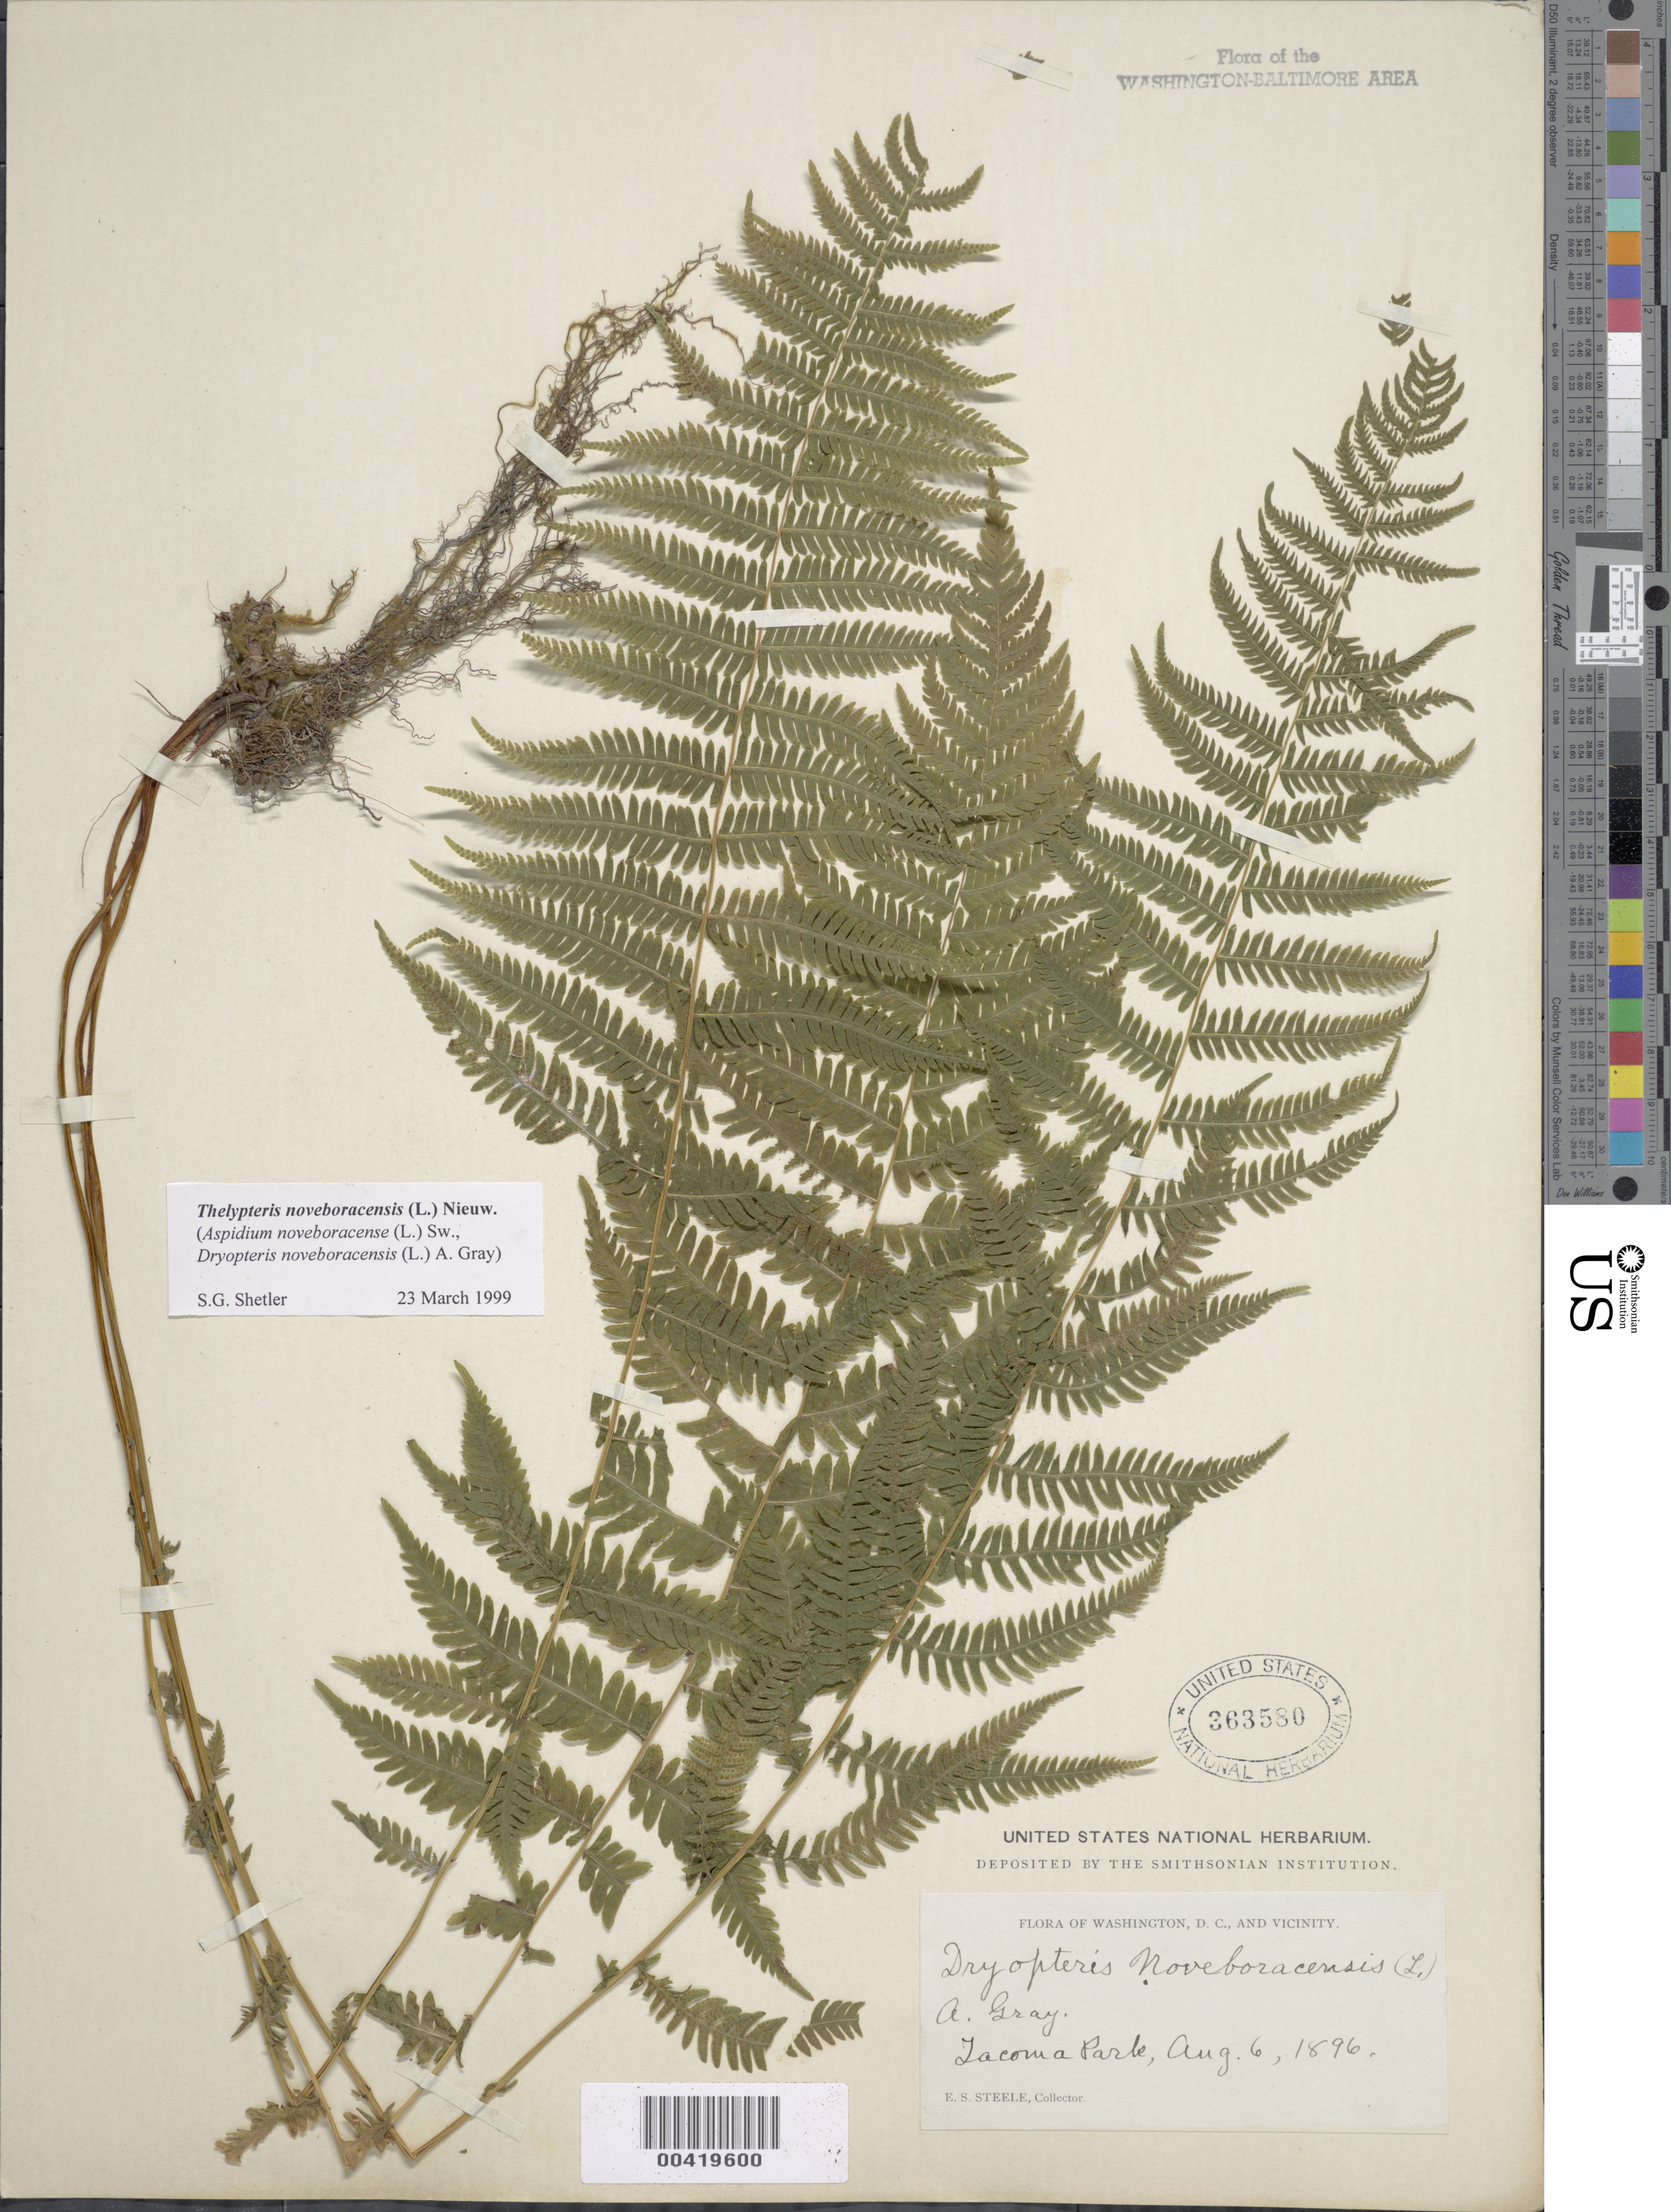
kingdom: Plantae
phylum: Tracheophyta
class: Polypodiopsida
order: Polypodiales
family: Thelypteridaceae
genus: Parathelypteris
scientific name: Parathelypteris noveboracensis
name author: (L.) Ching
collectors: E. Steele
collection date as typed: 06 Aug 1896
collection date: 1896-08-06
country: United States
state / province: District of Columbia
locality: Tacoma Park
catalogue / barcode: US 363580